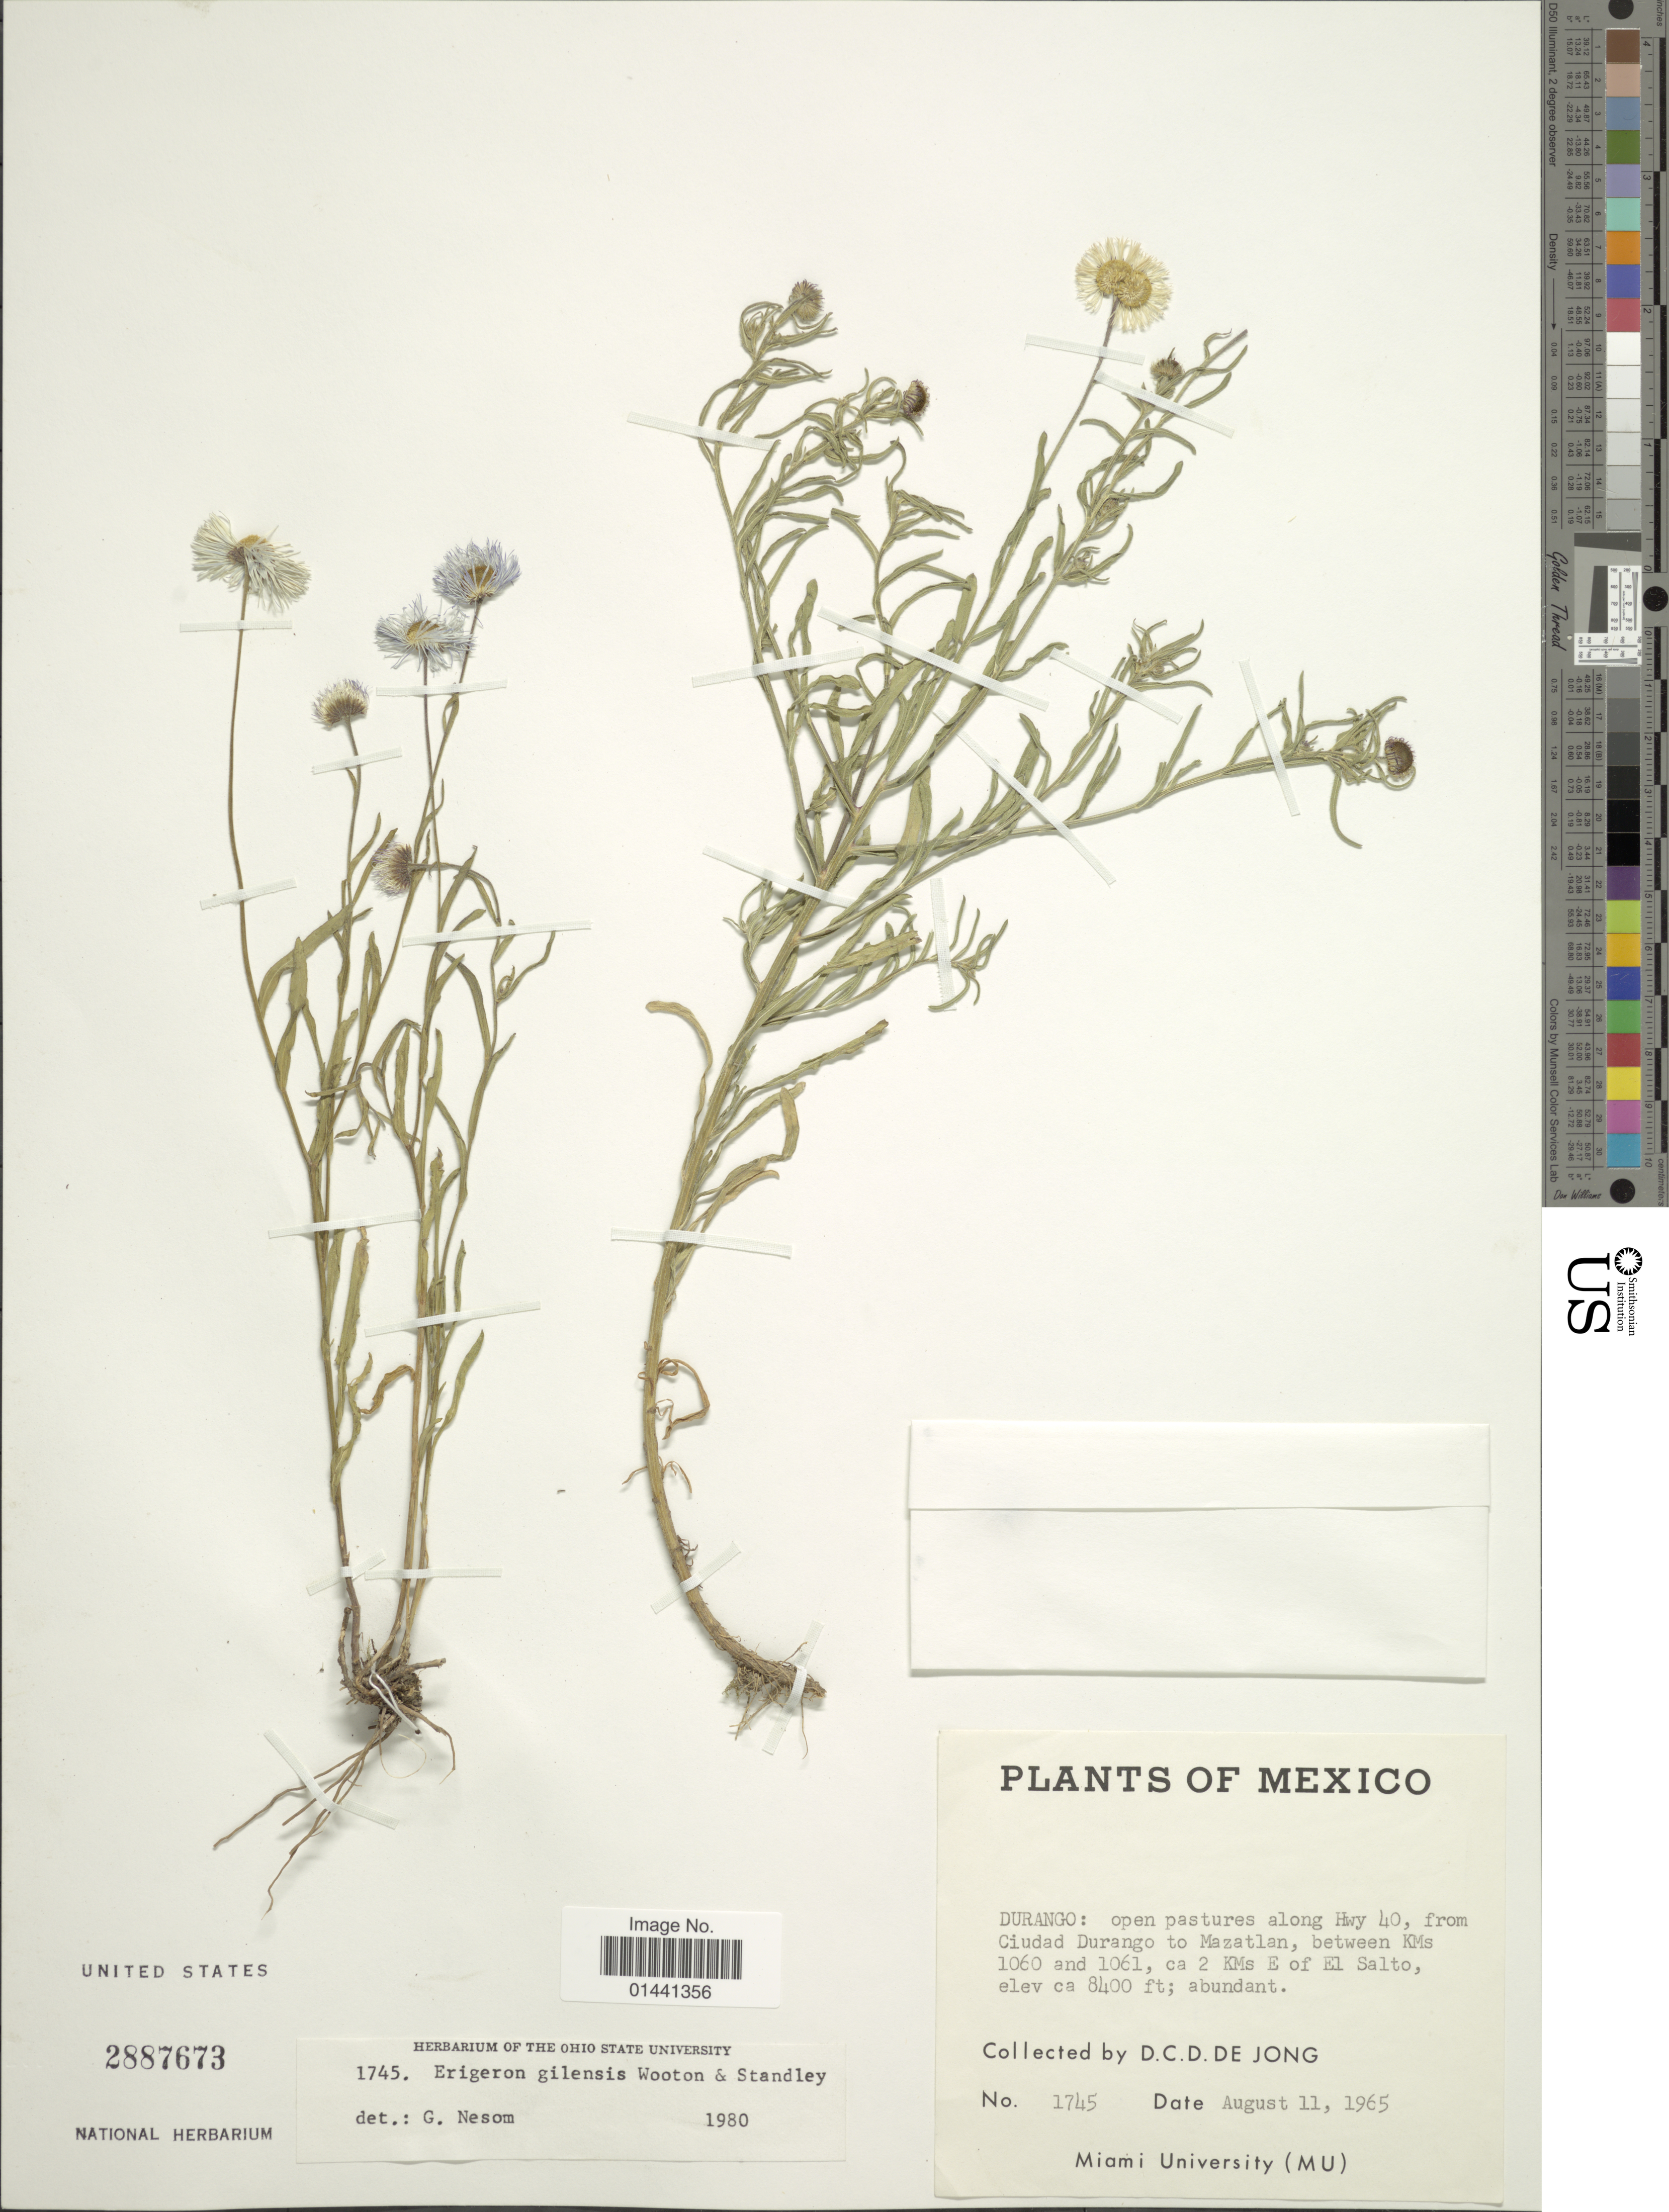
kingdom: Plantae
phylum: Tracheophyta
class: Magnoliopsida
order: Asterales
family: Asteraceae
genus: Erigeron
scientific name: Erigeron gilensis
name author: Wooton & Standl.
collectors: D. De Jong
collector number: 1745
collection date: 1965-08-11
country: Mexico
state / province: Durango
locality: Open pastures along Hwy 40, from Ciudad Durango to Mazatlan, between KMs 1060 and 1061, ca 2 KMs E of El Salto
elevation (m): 2560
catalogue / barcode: US 2887673